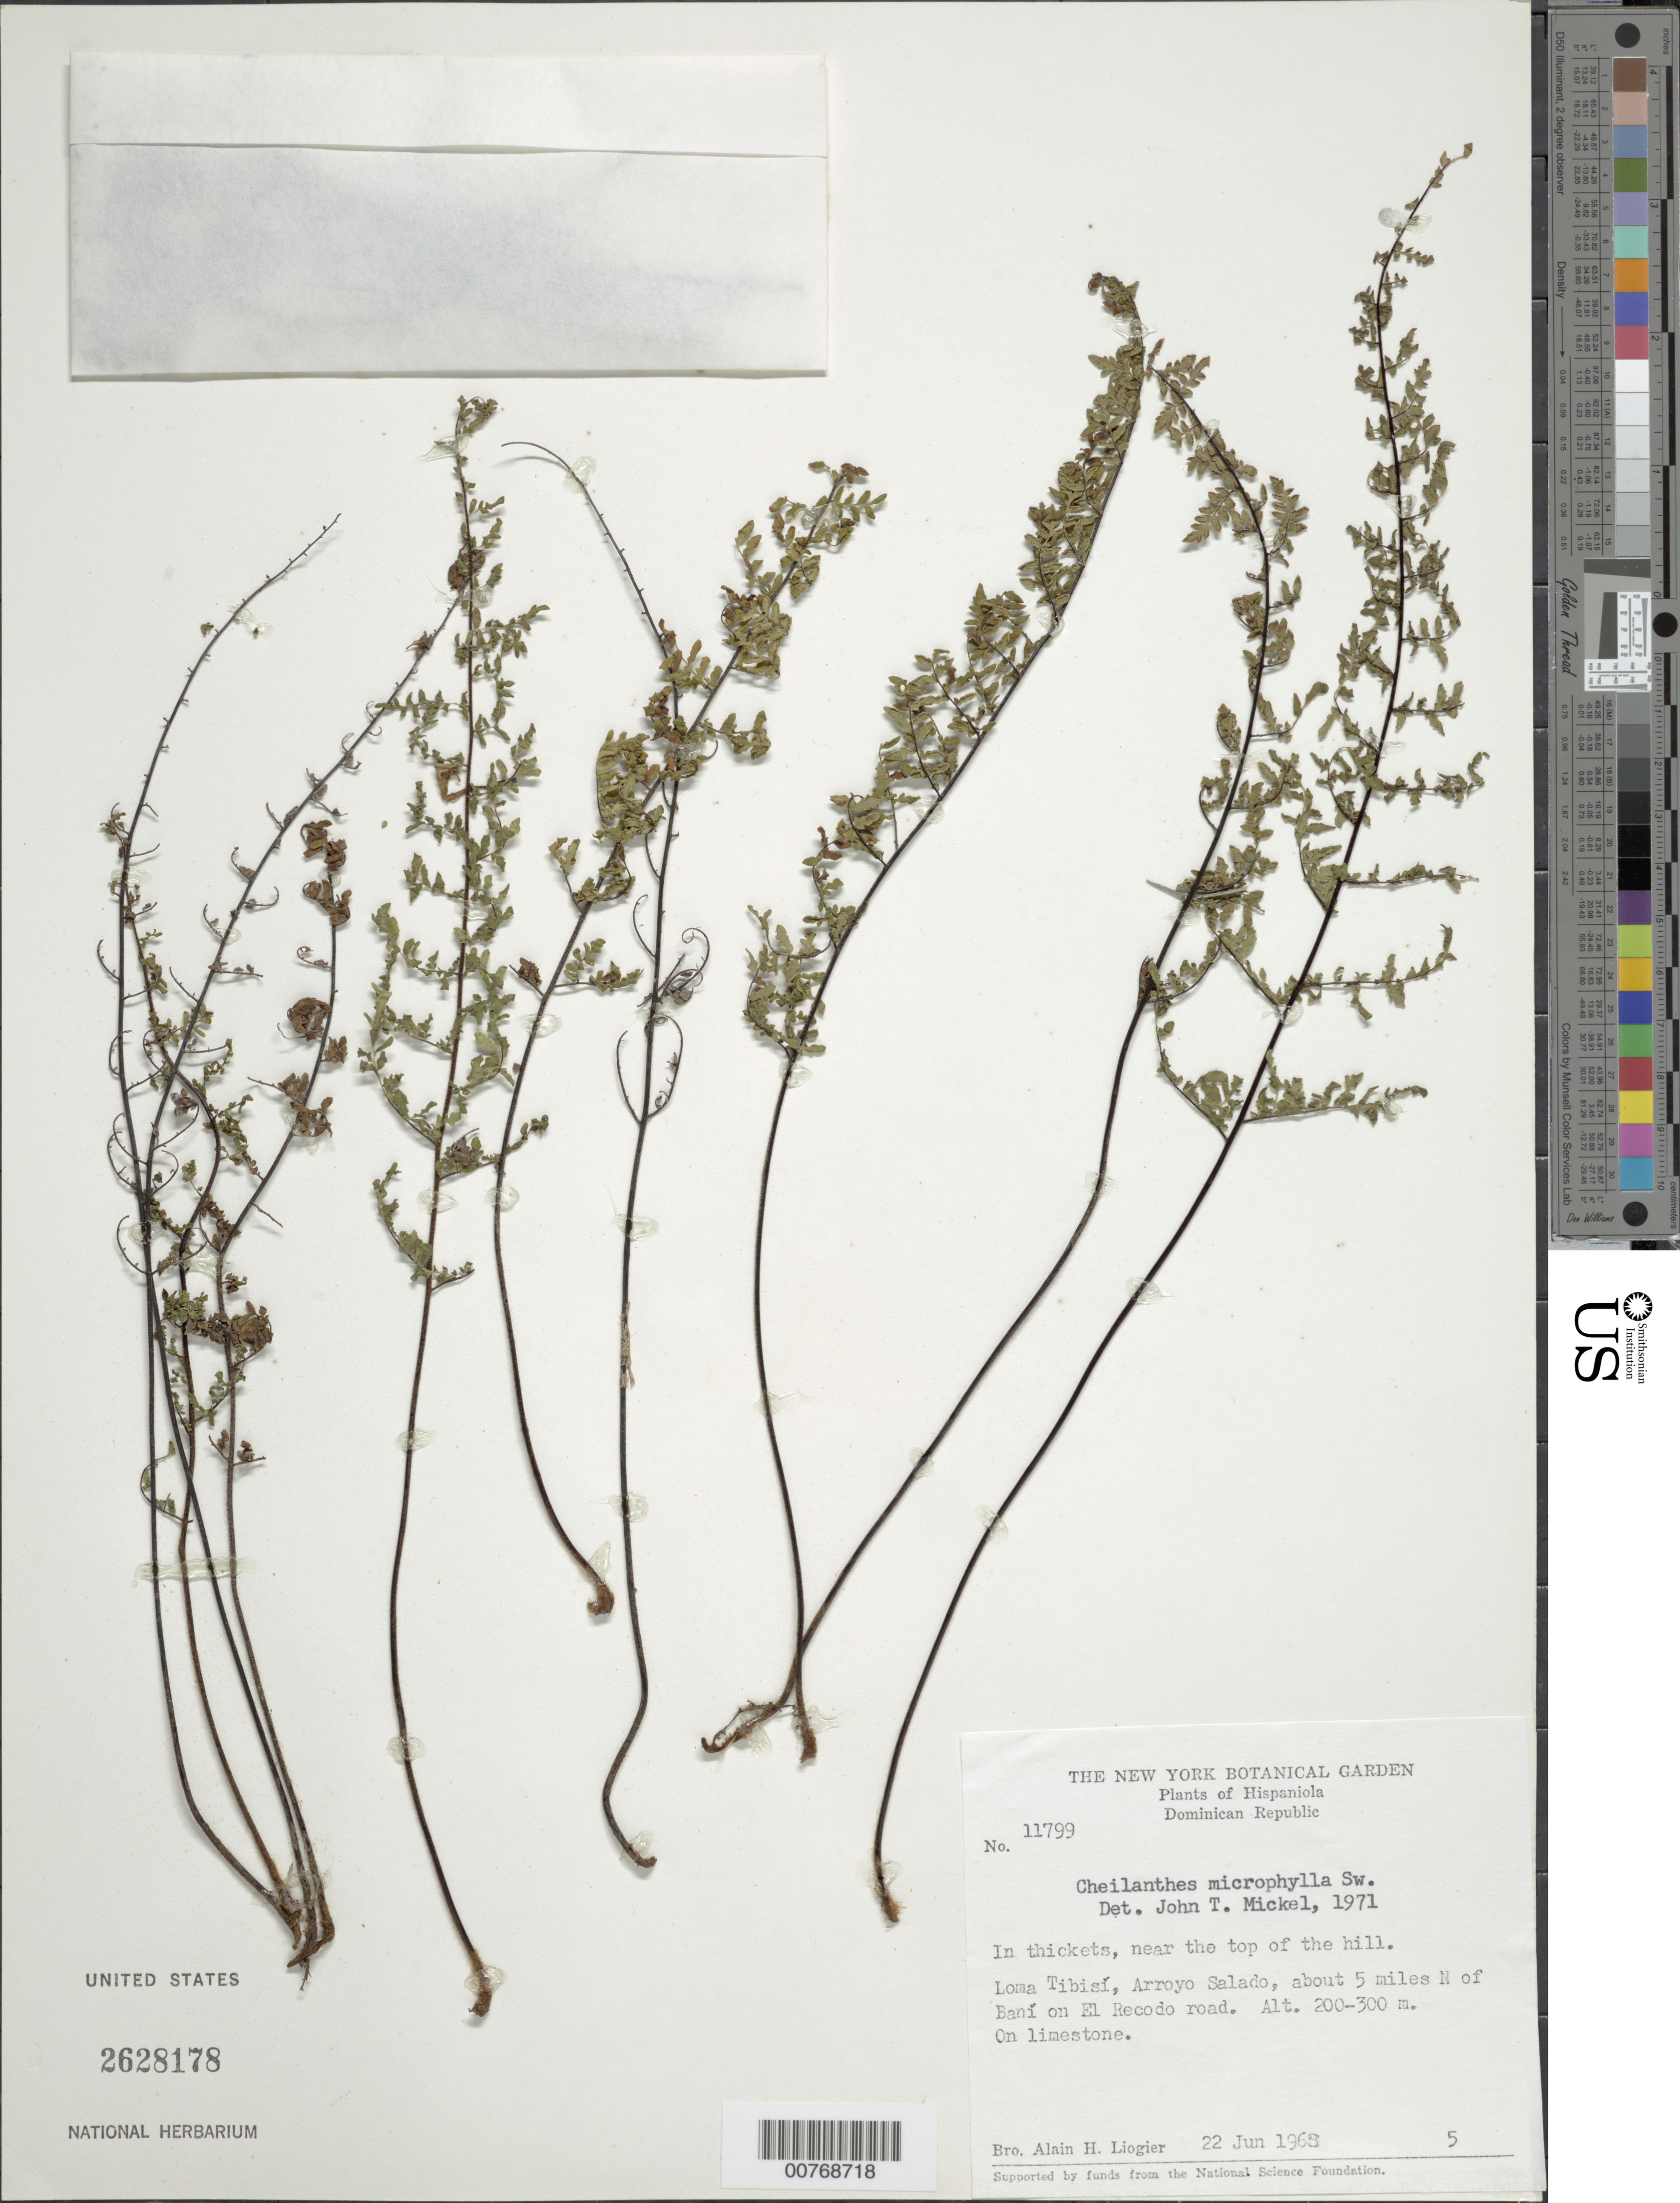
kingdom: Plantae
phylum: Tracheophyta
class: Polypodiopsida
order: Polypodiales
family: Pteridaceae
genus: Myriopteris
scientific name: Myriopteris microphylla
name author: (Sw.) Grusz & Windham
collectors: A. H. Liogier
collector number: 11799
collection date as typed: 22 Jun 1968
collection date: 1968-06-22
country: Dominican Republic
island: Hispaniola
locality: Loma Tibisí, Arroyo Salado. About 5 mi N of Baní on El Recodo road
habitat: On limestone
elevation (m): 200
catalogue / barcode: US 2628178